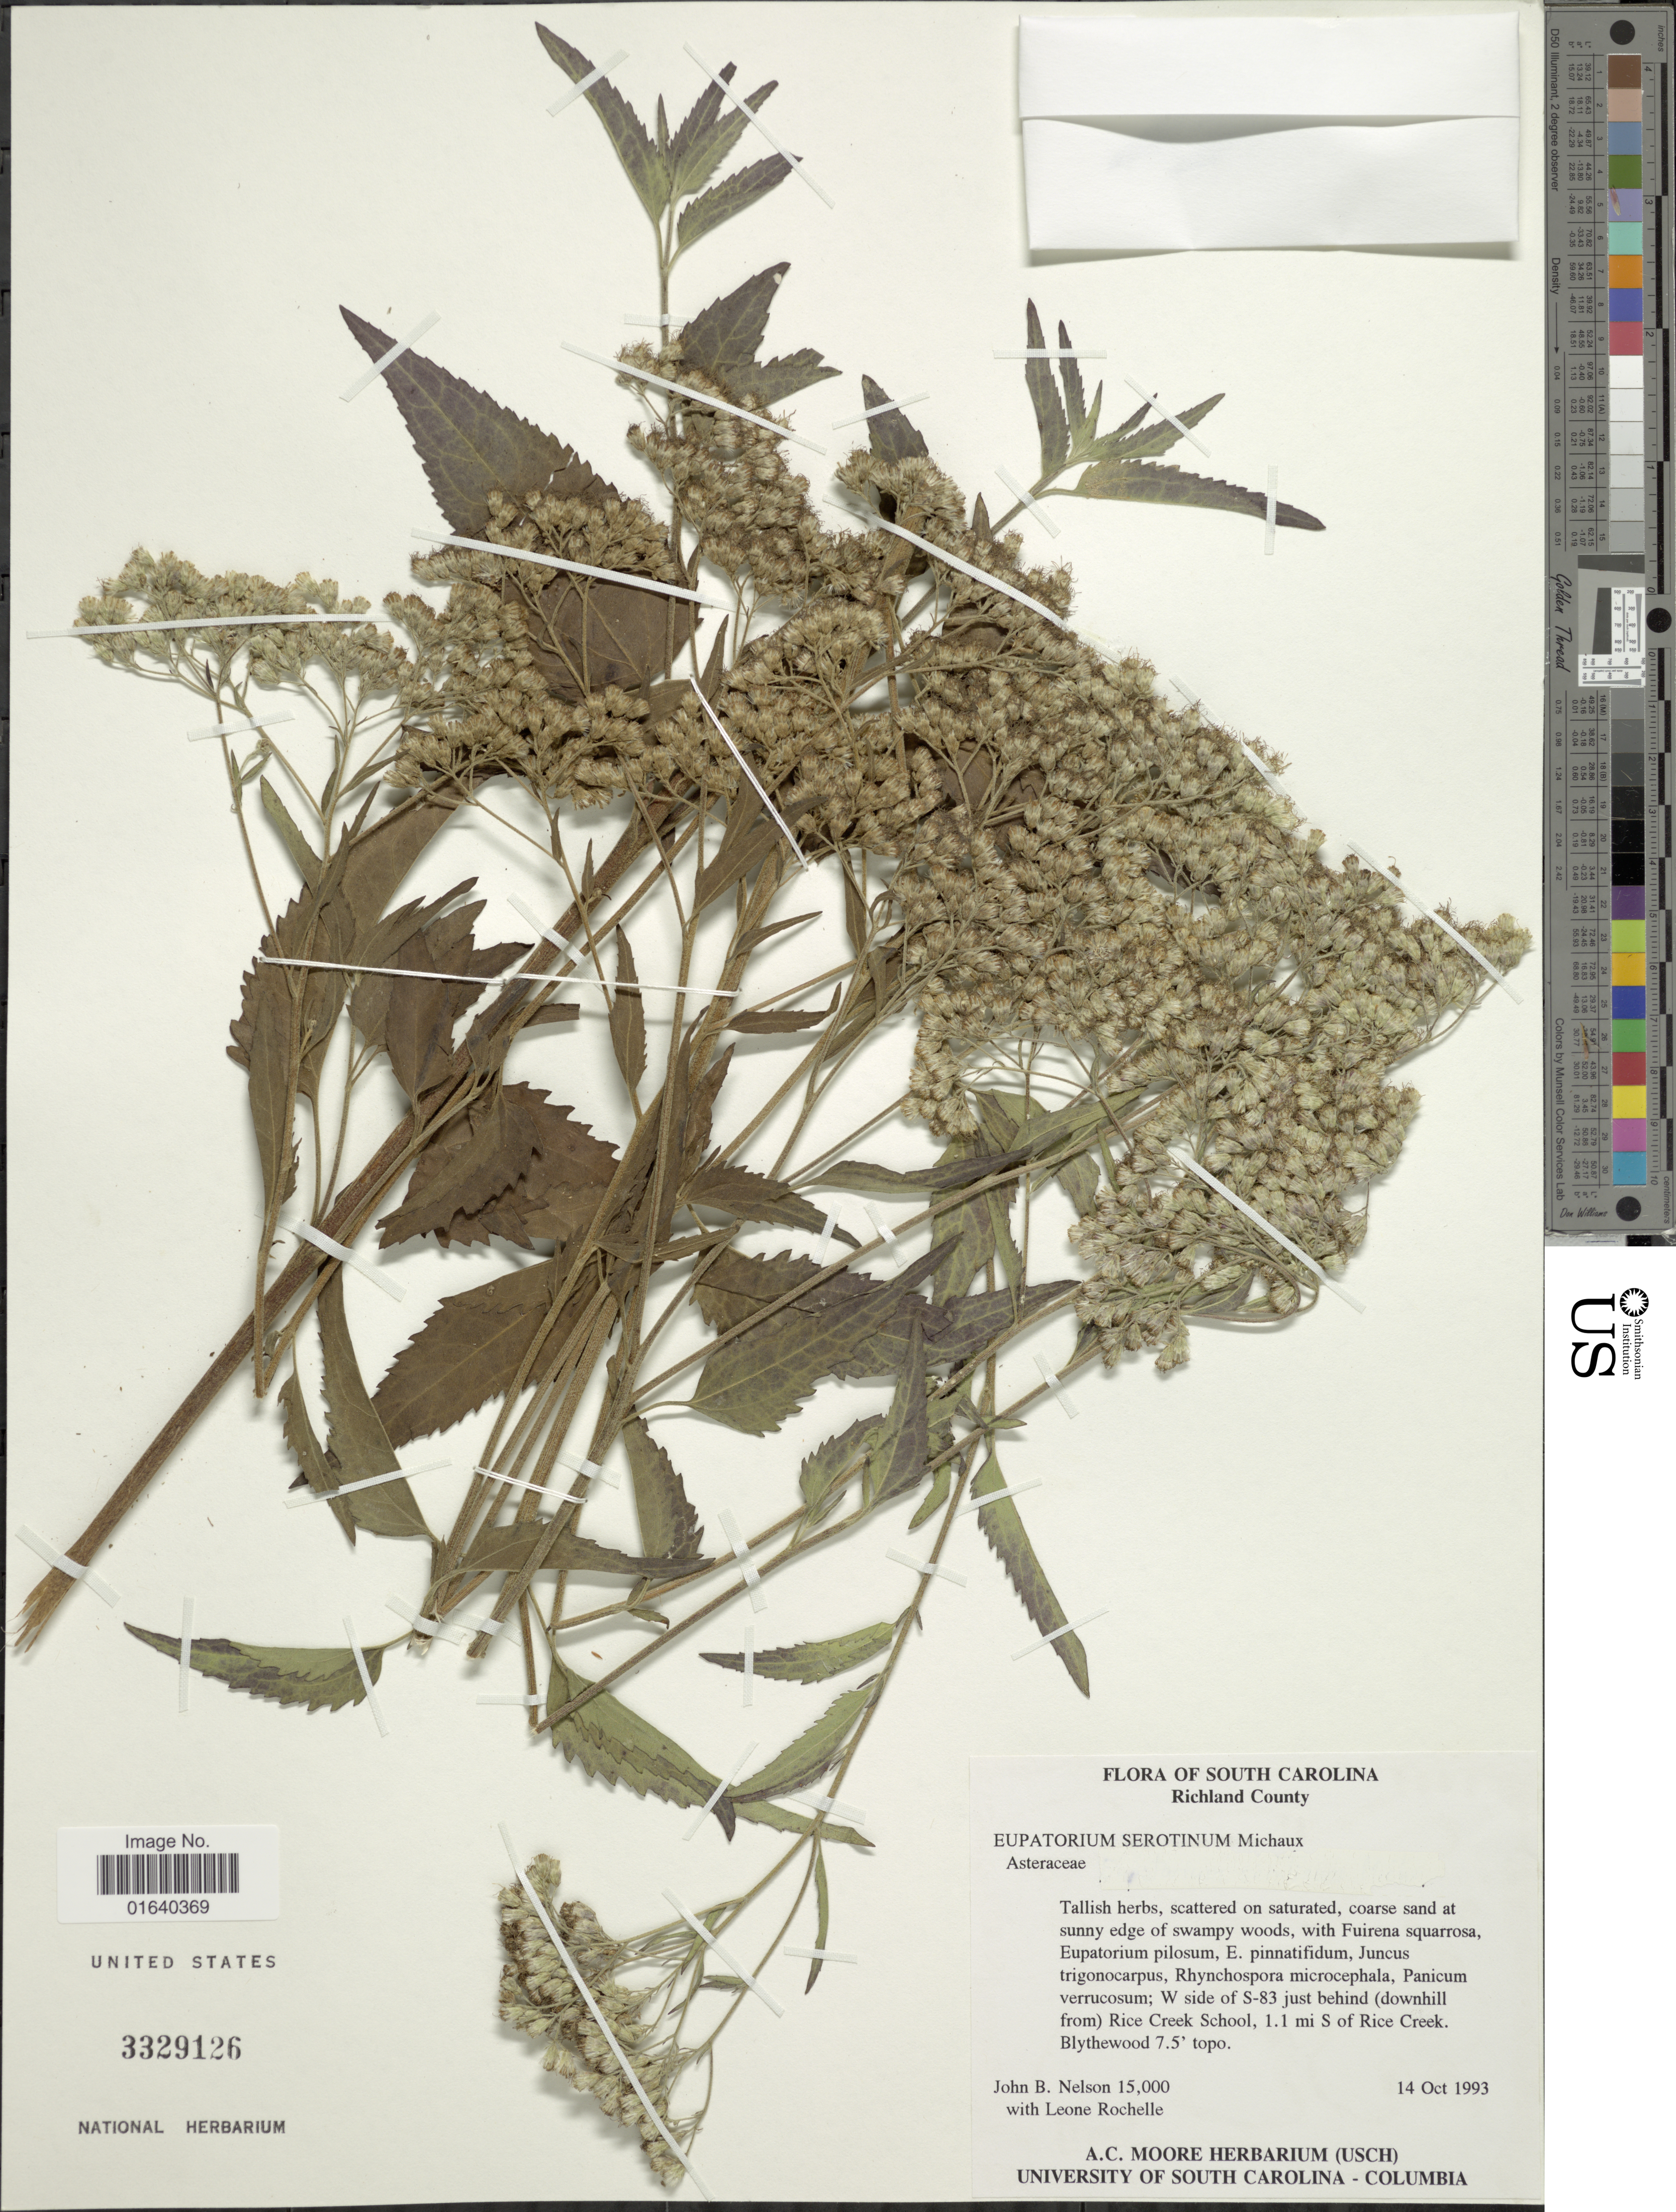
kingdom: Plantae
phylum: Tracheophyta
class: Magnoliopsida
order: Asterales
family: Asteraceae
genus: Eupatorium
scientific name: Eupatorium serotinum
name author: Michx.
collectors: J. B. Nelson & L. Rochelle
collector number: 15000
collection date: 1993-10-14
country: United States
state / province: South Carolina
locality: Richland County, W side of S-83 just behind (downhill from) Rice Creek School, 1.1 mi S of Rice Creek. Blythewood 7.5' topo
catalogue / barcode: US 3329126